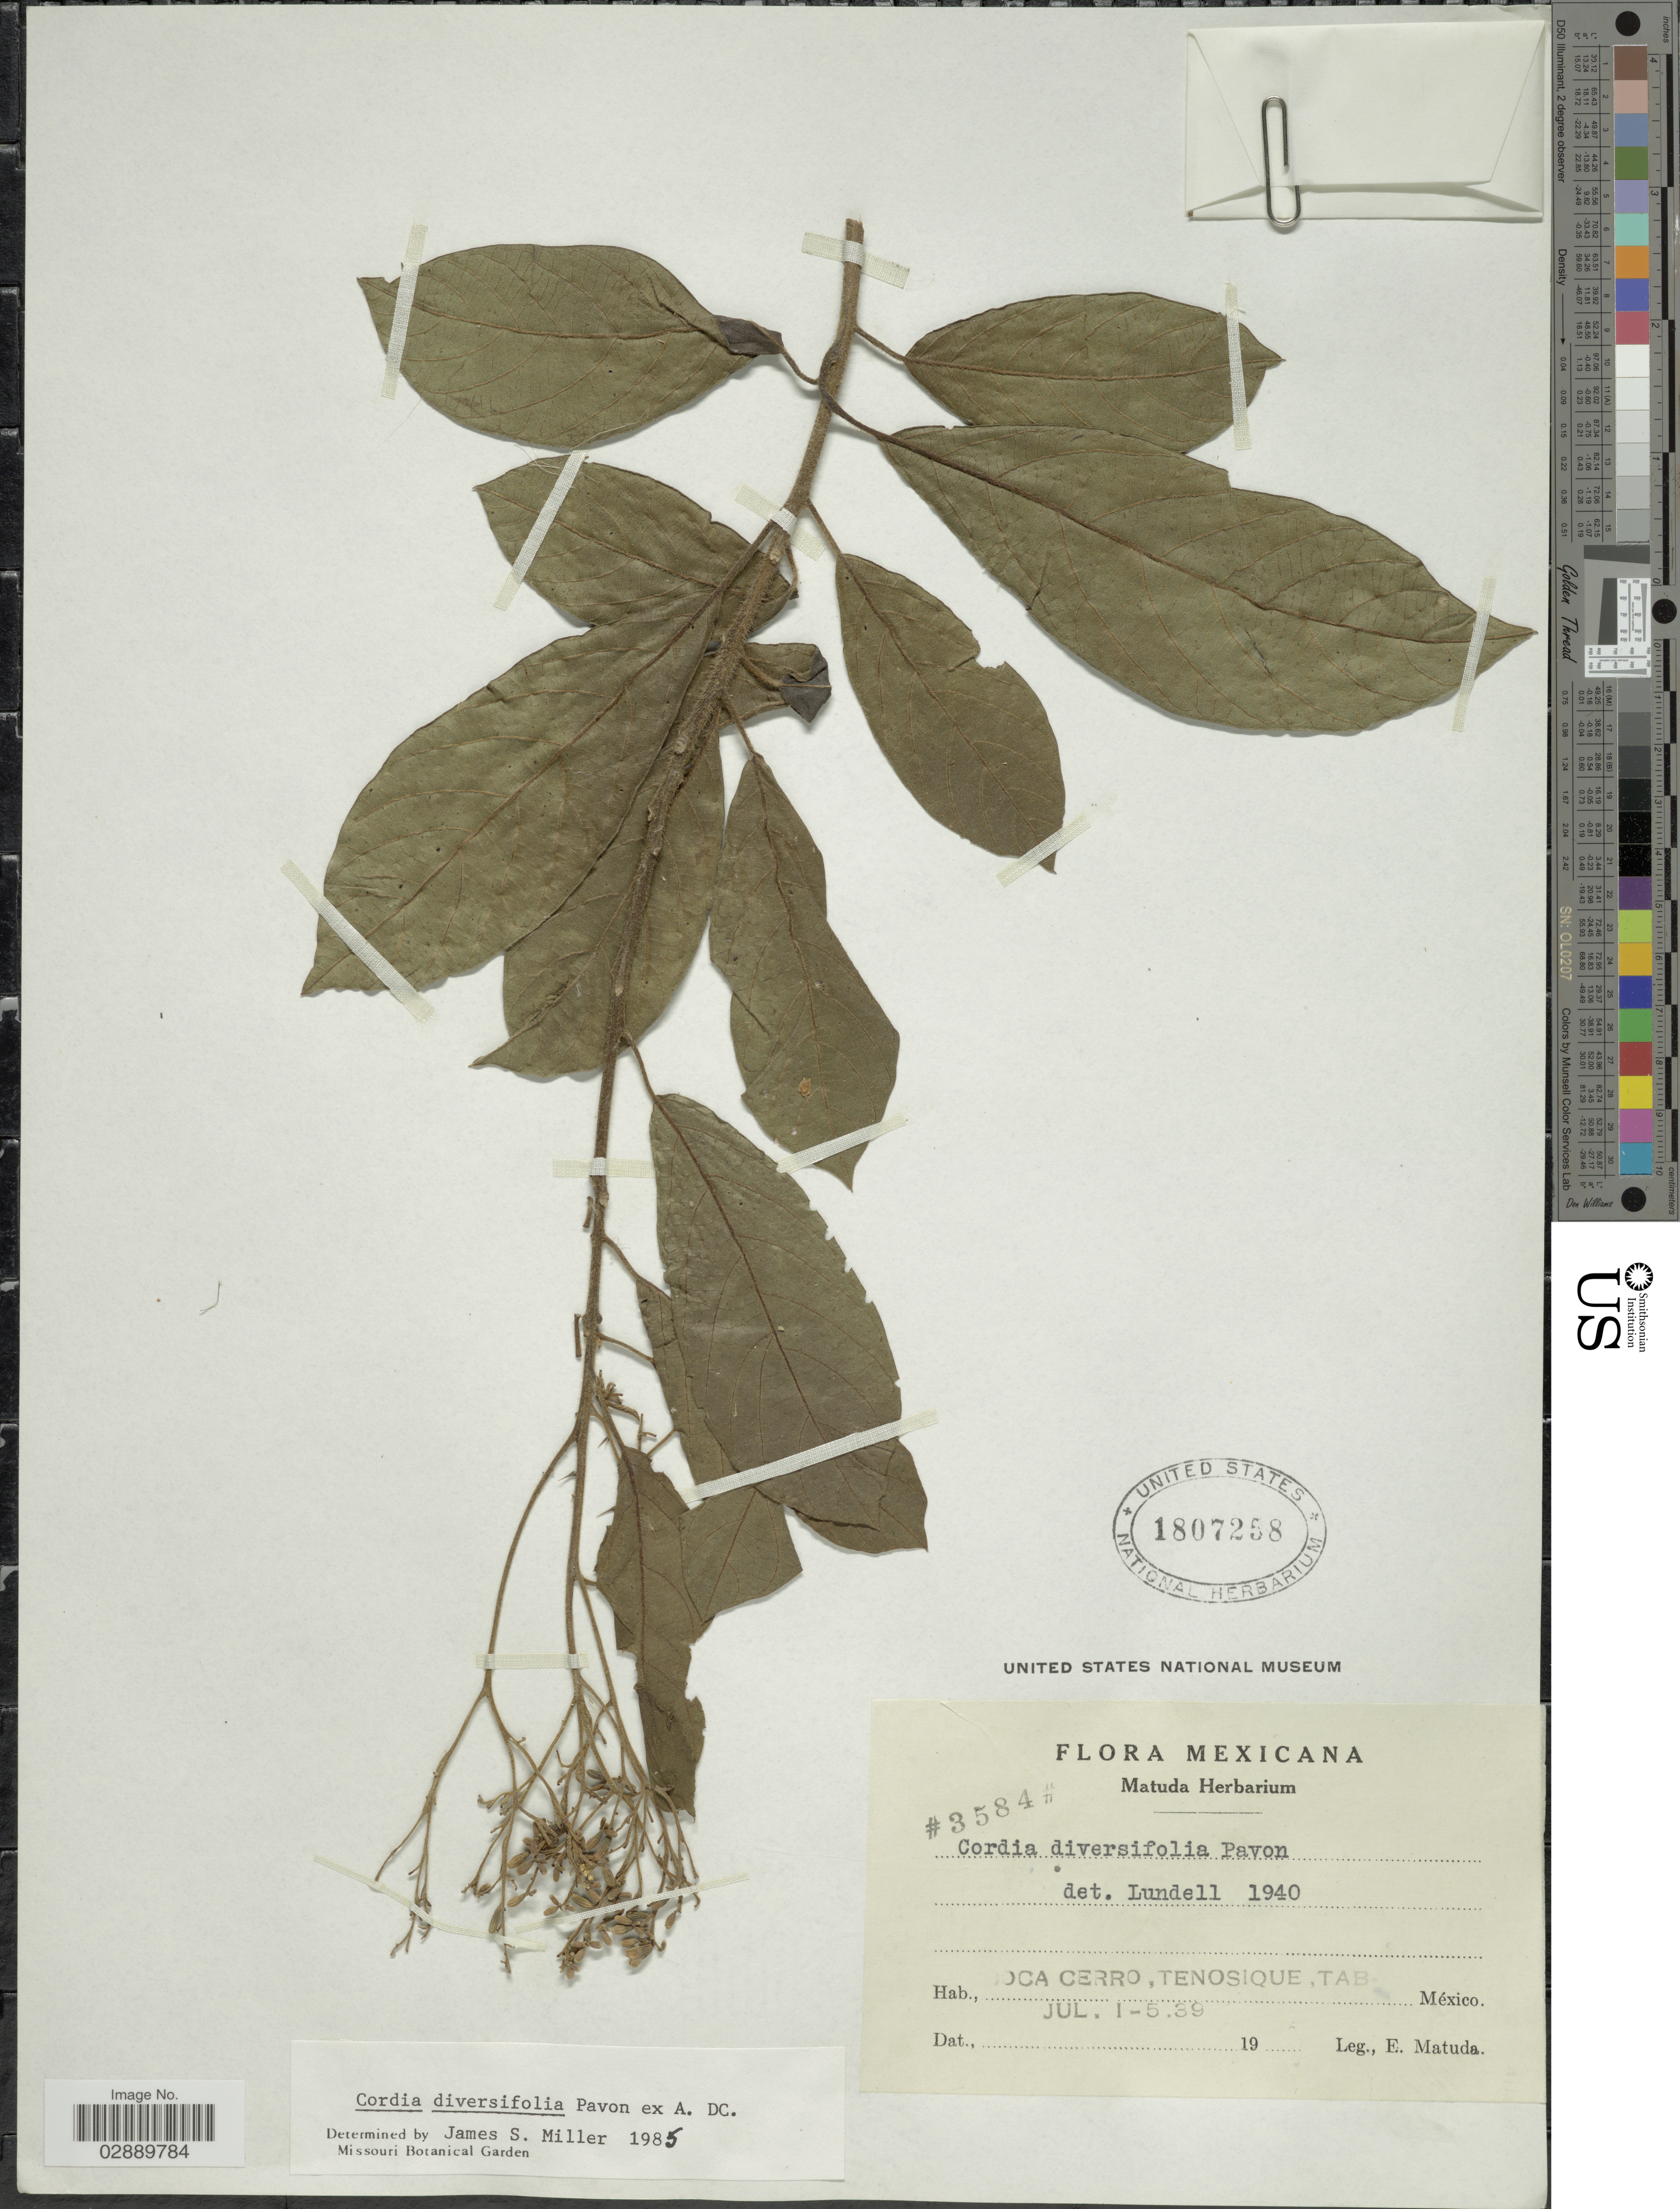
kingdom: Plantae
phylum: Tracheophyta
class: Magnoliopsida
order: Boraginales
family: Cordiaceae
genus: Cordia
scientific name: Cordia diversifolia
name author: Pav. ex DC.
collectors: E. Matuda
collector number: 3584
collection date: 1939-07-01/1939-07-05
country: Mexico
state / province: Tabasco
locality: Boca Cerro, Tenosique, Tab.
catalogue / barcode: US 1807258